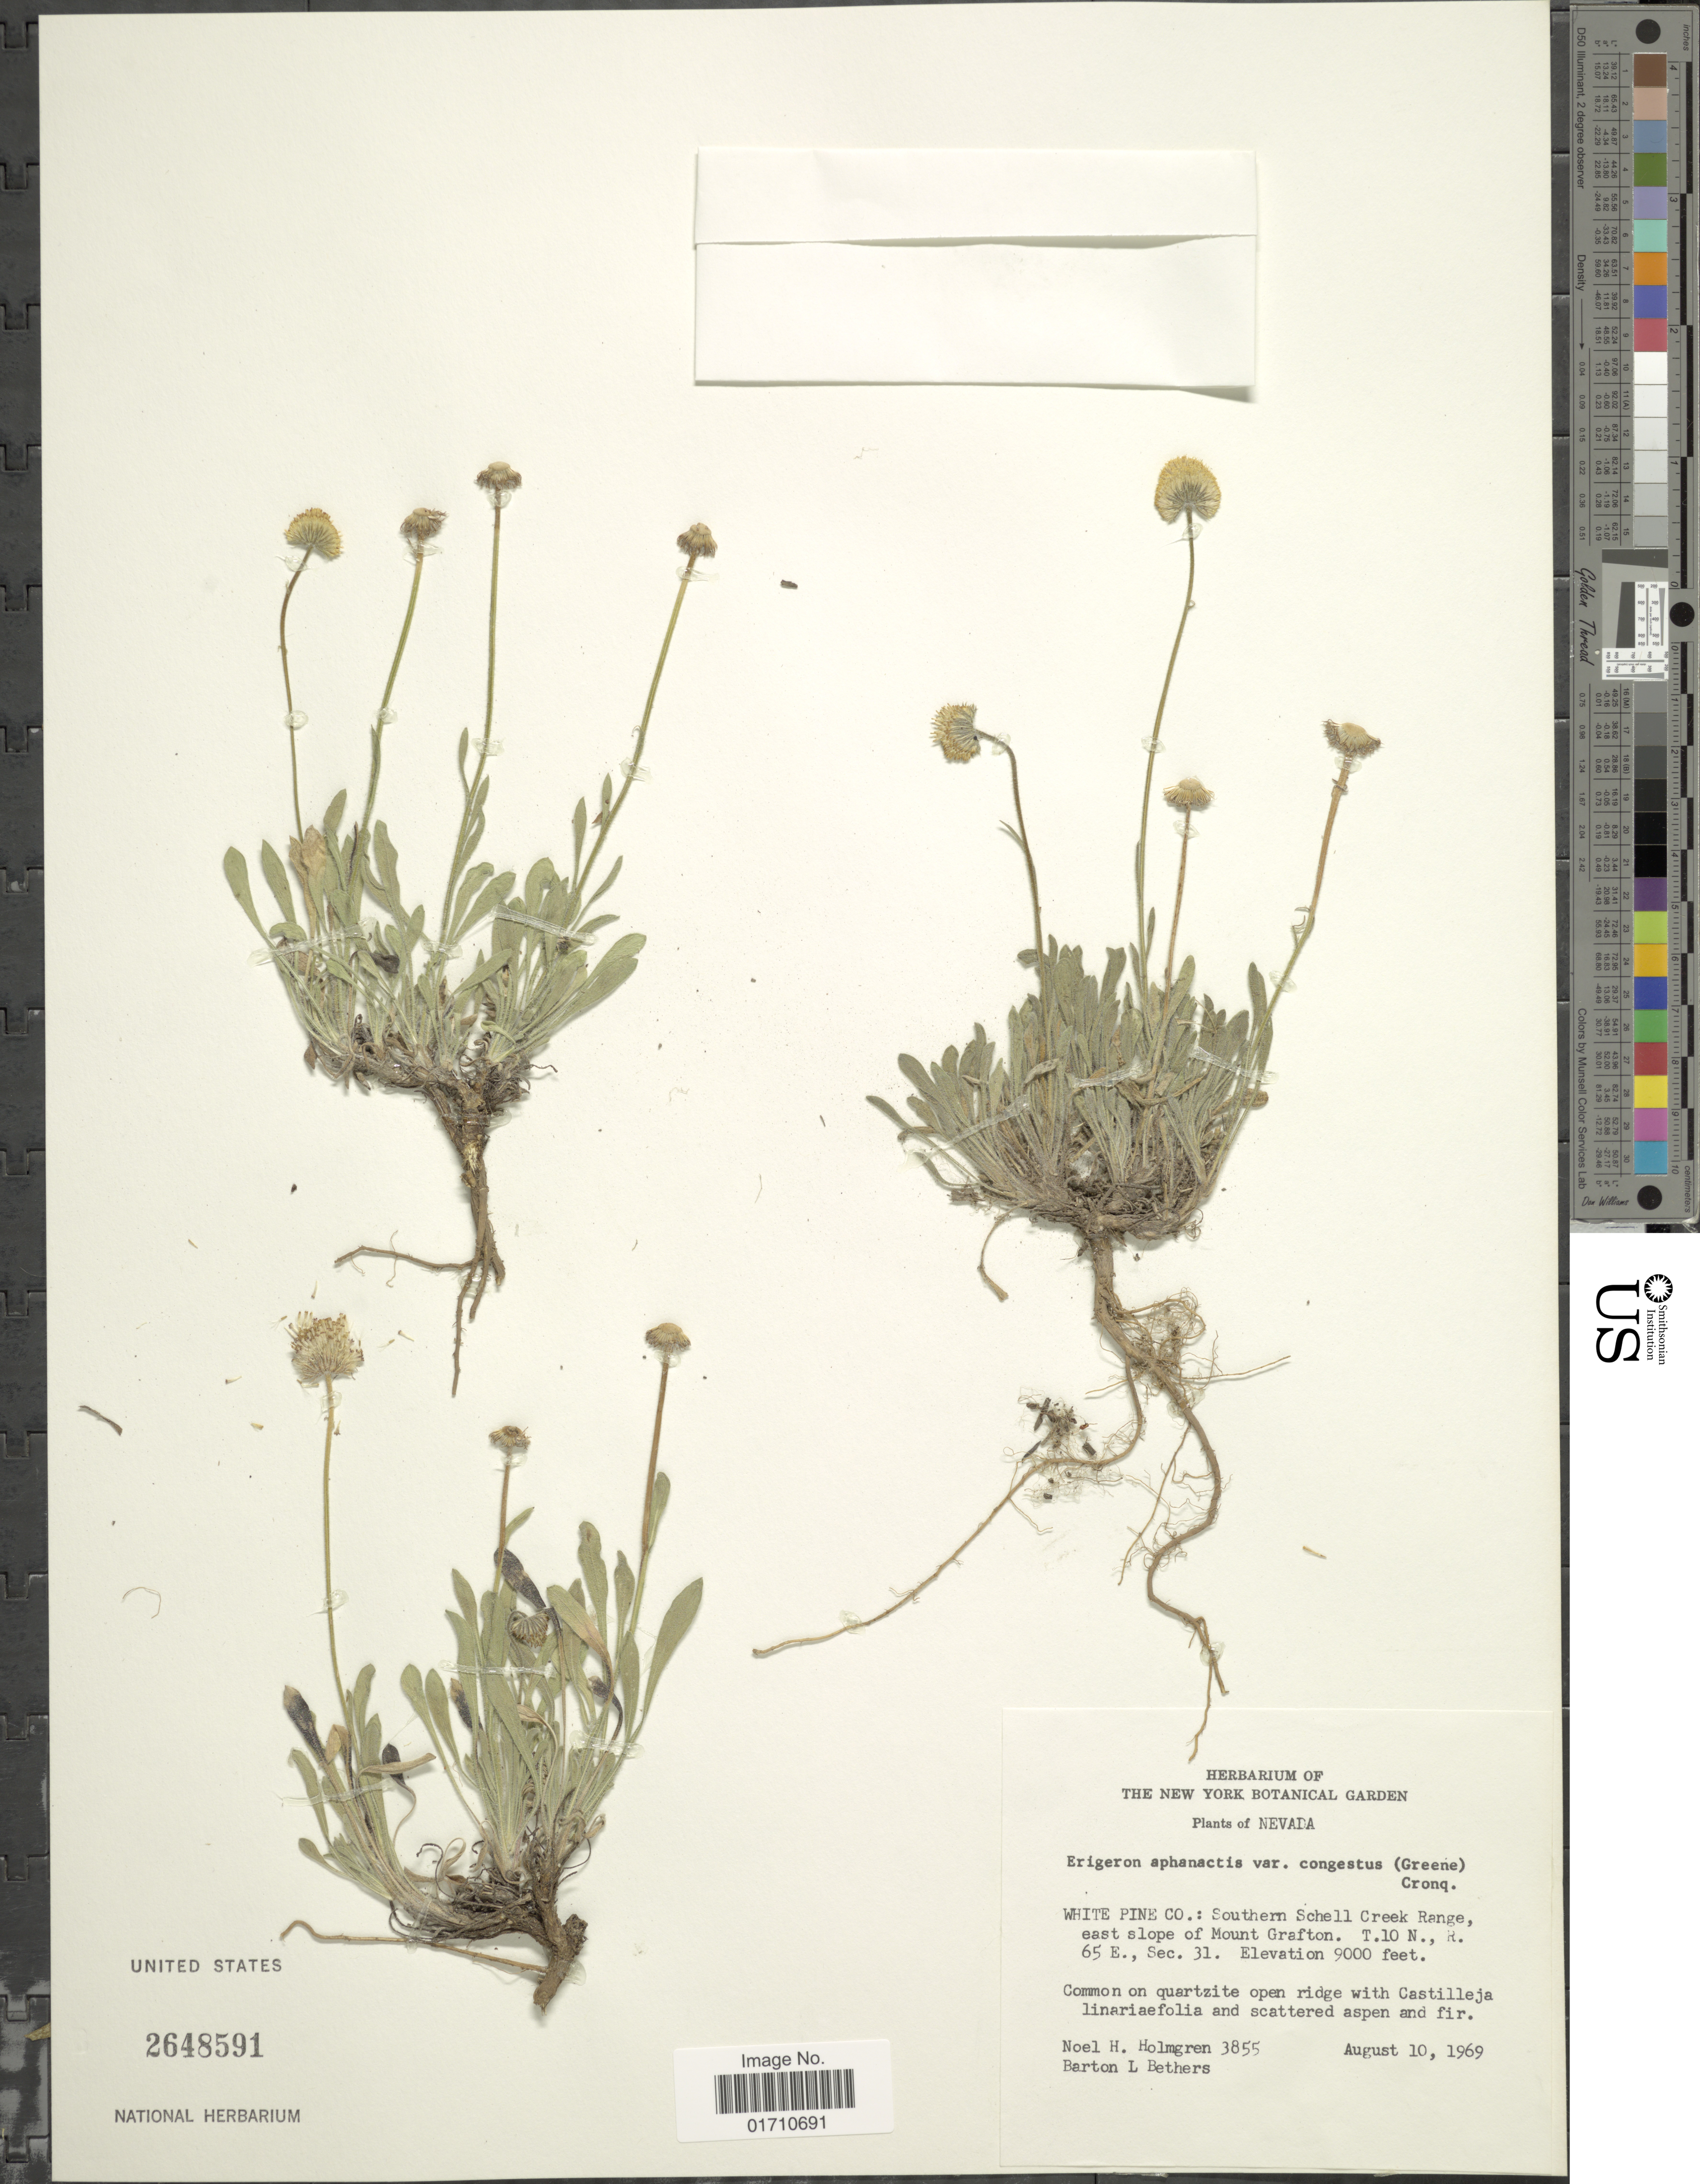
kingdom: Plantae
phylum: Tracheophyta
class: Magnoliopsida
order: Asterales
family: Asteraceae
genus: Erigeron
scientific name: Erigeron aphanactis var. congestus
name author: (Greene) Cronq.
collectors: N. H. Holmgren & B. Bethers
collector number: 3855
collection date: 1969-08-10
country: United States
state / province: Nevada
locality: White Pine Co.: Southern Schell Creek Range, east slope of Mount Grafton. T.10 N., R. 65 E., Sec. 31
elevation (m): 2743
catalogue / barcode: US 2648591